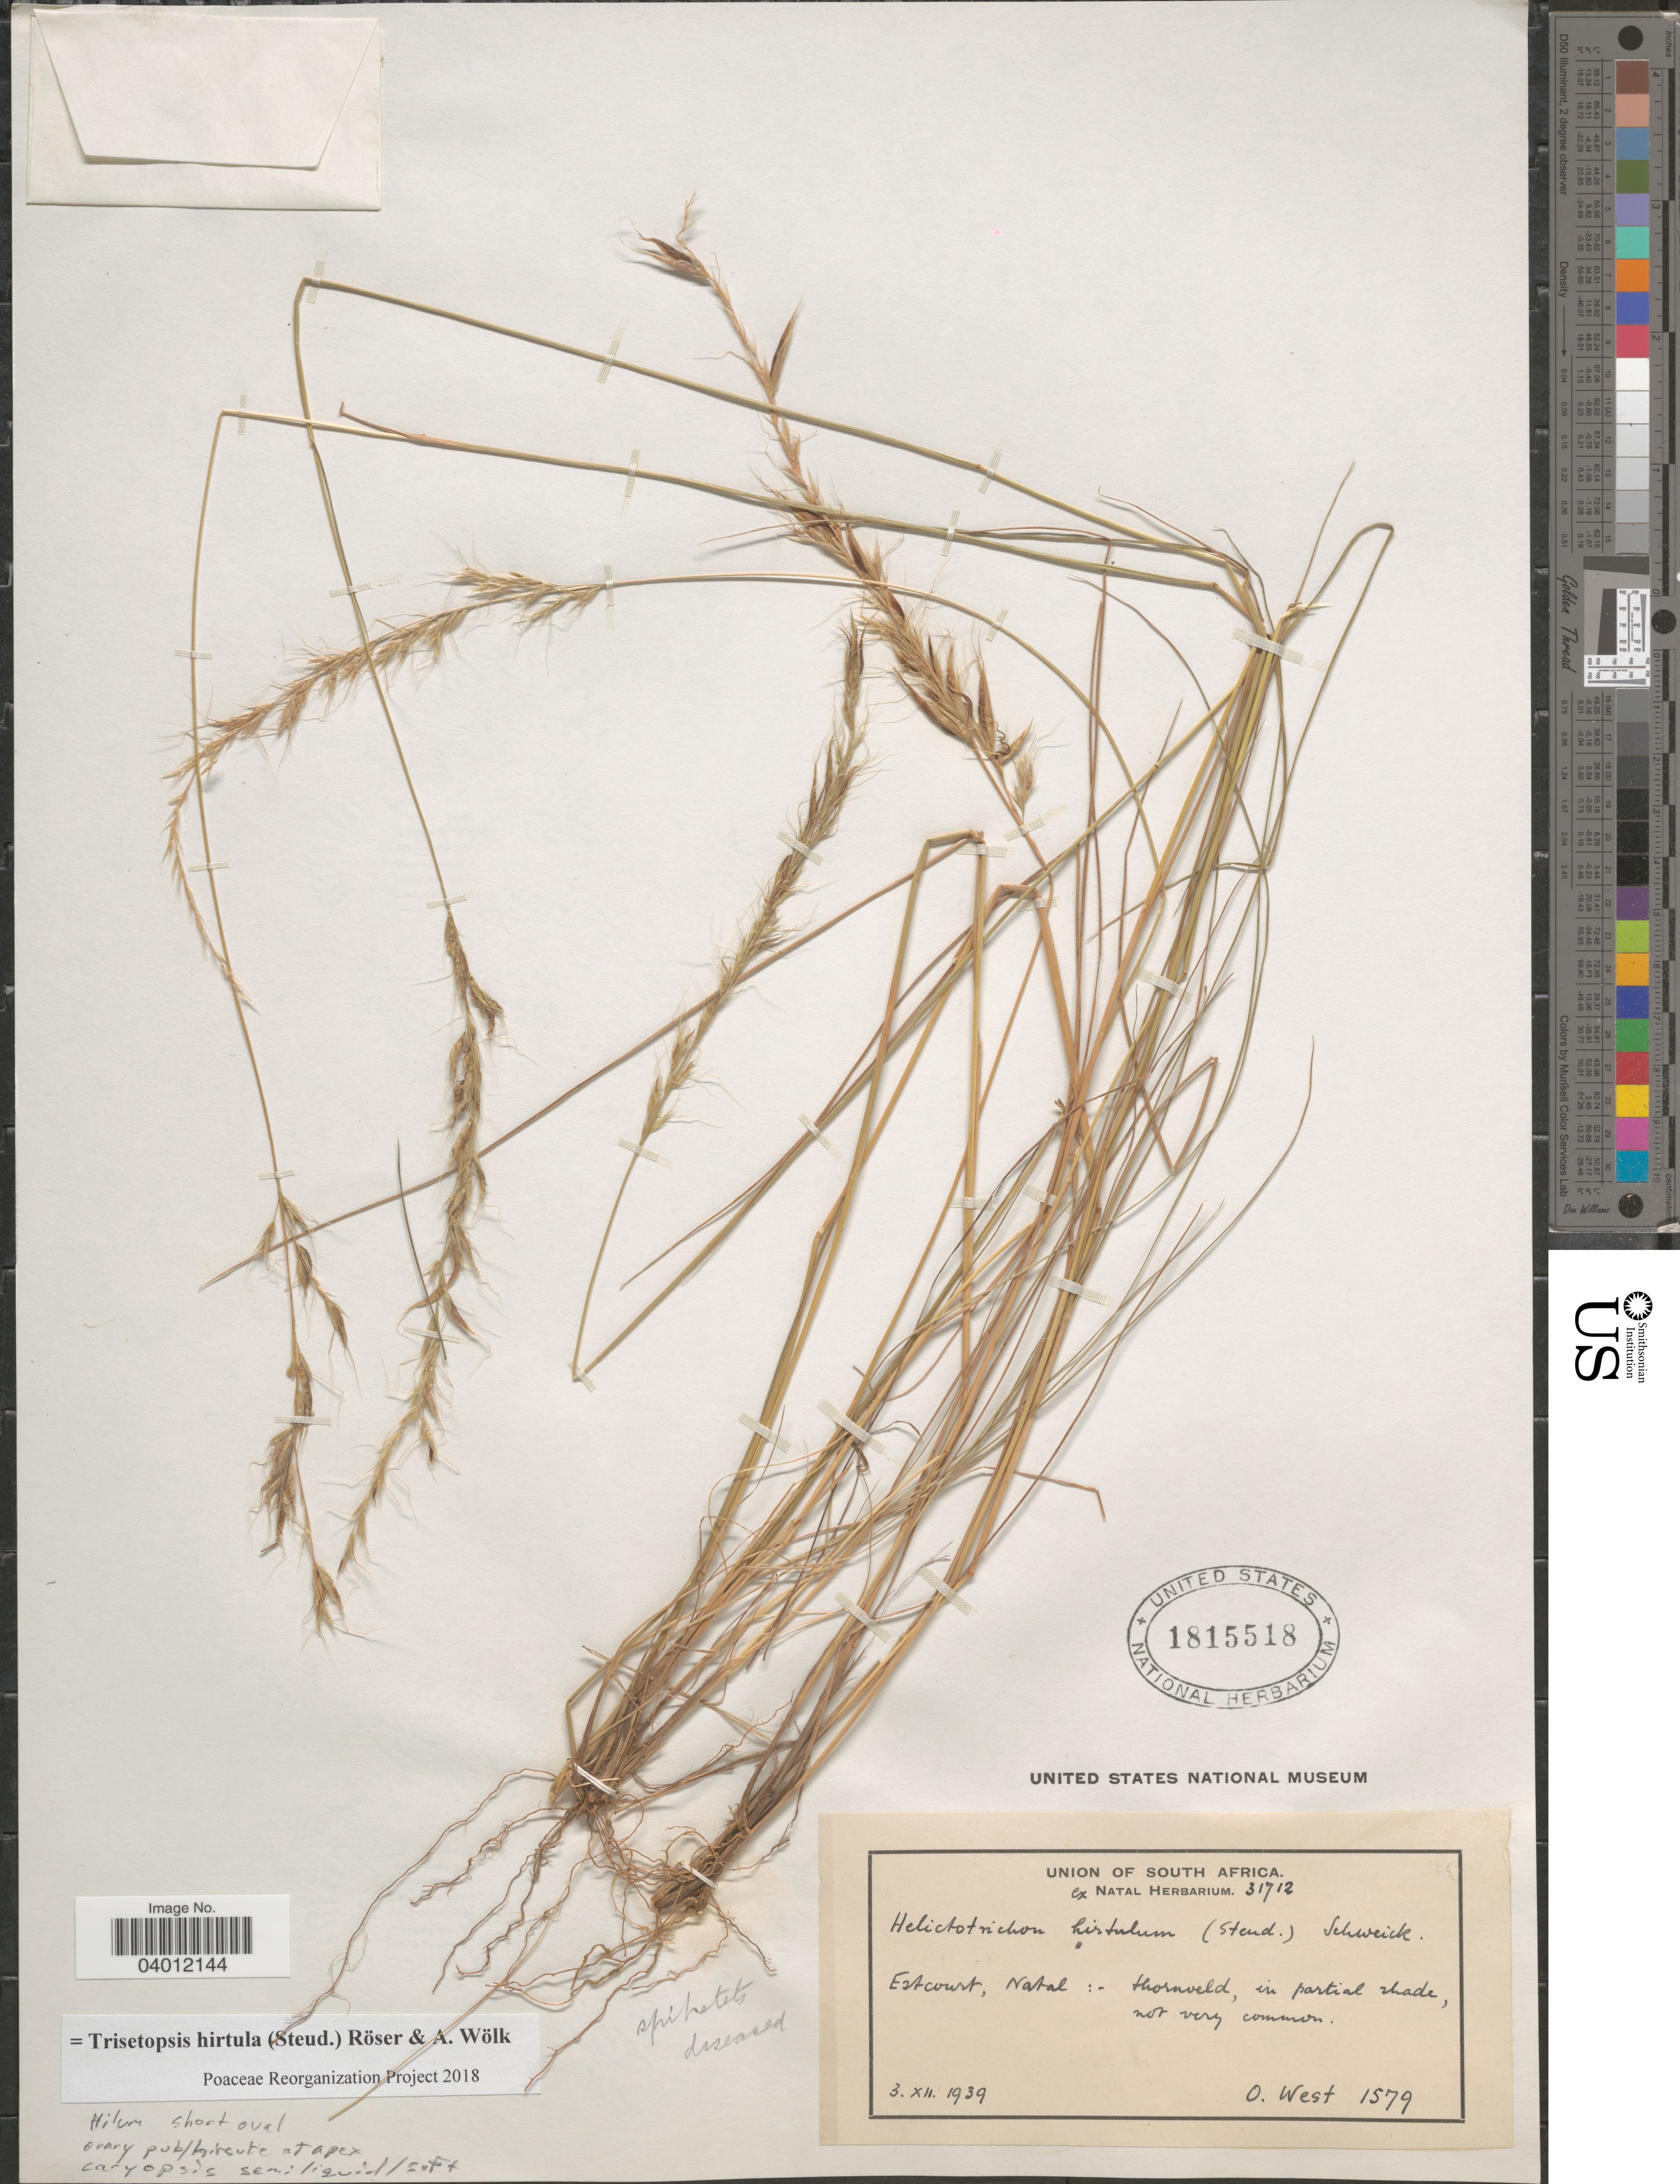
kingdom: Plantae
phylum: Tracheophyta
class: Liliopsida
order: Poales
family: Poaceae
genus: Trisetopsis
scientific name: Trisetopsis hirtula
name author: (Steud.) Röser & Wölk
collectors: O. West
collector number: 1579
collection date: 1939-12-03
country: South Africa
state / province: KwaZulu-Natal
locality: Estcourt, Natal; thornveld, in partial shade, not very common.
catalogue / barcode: US 1815518